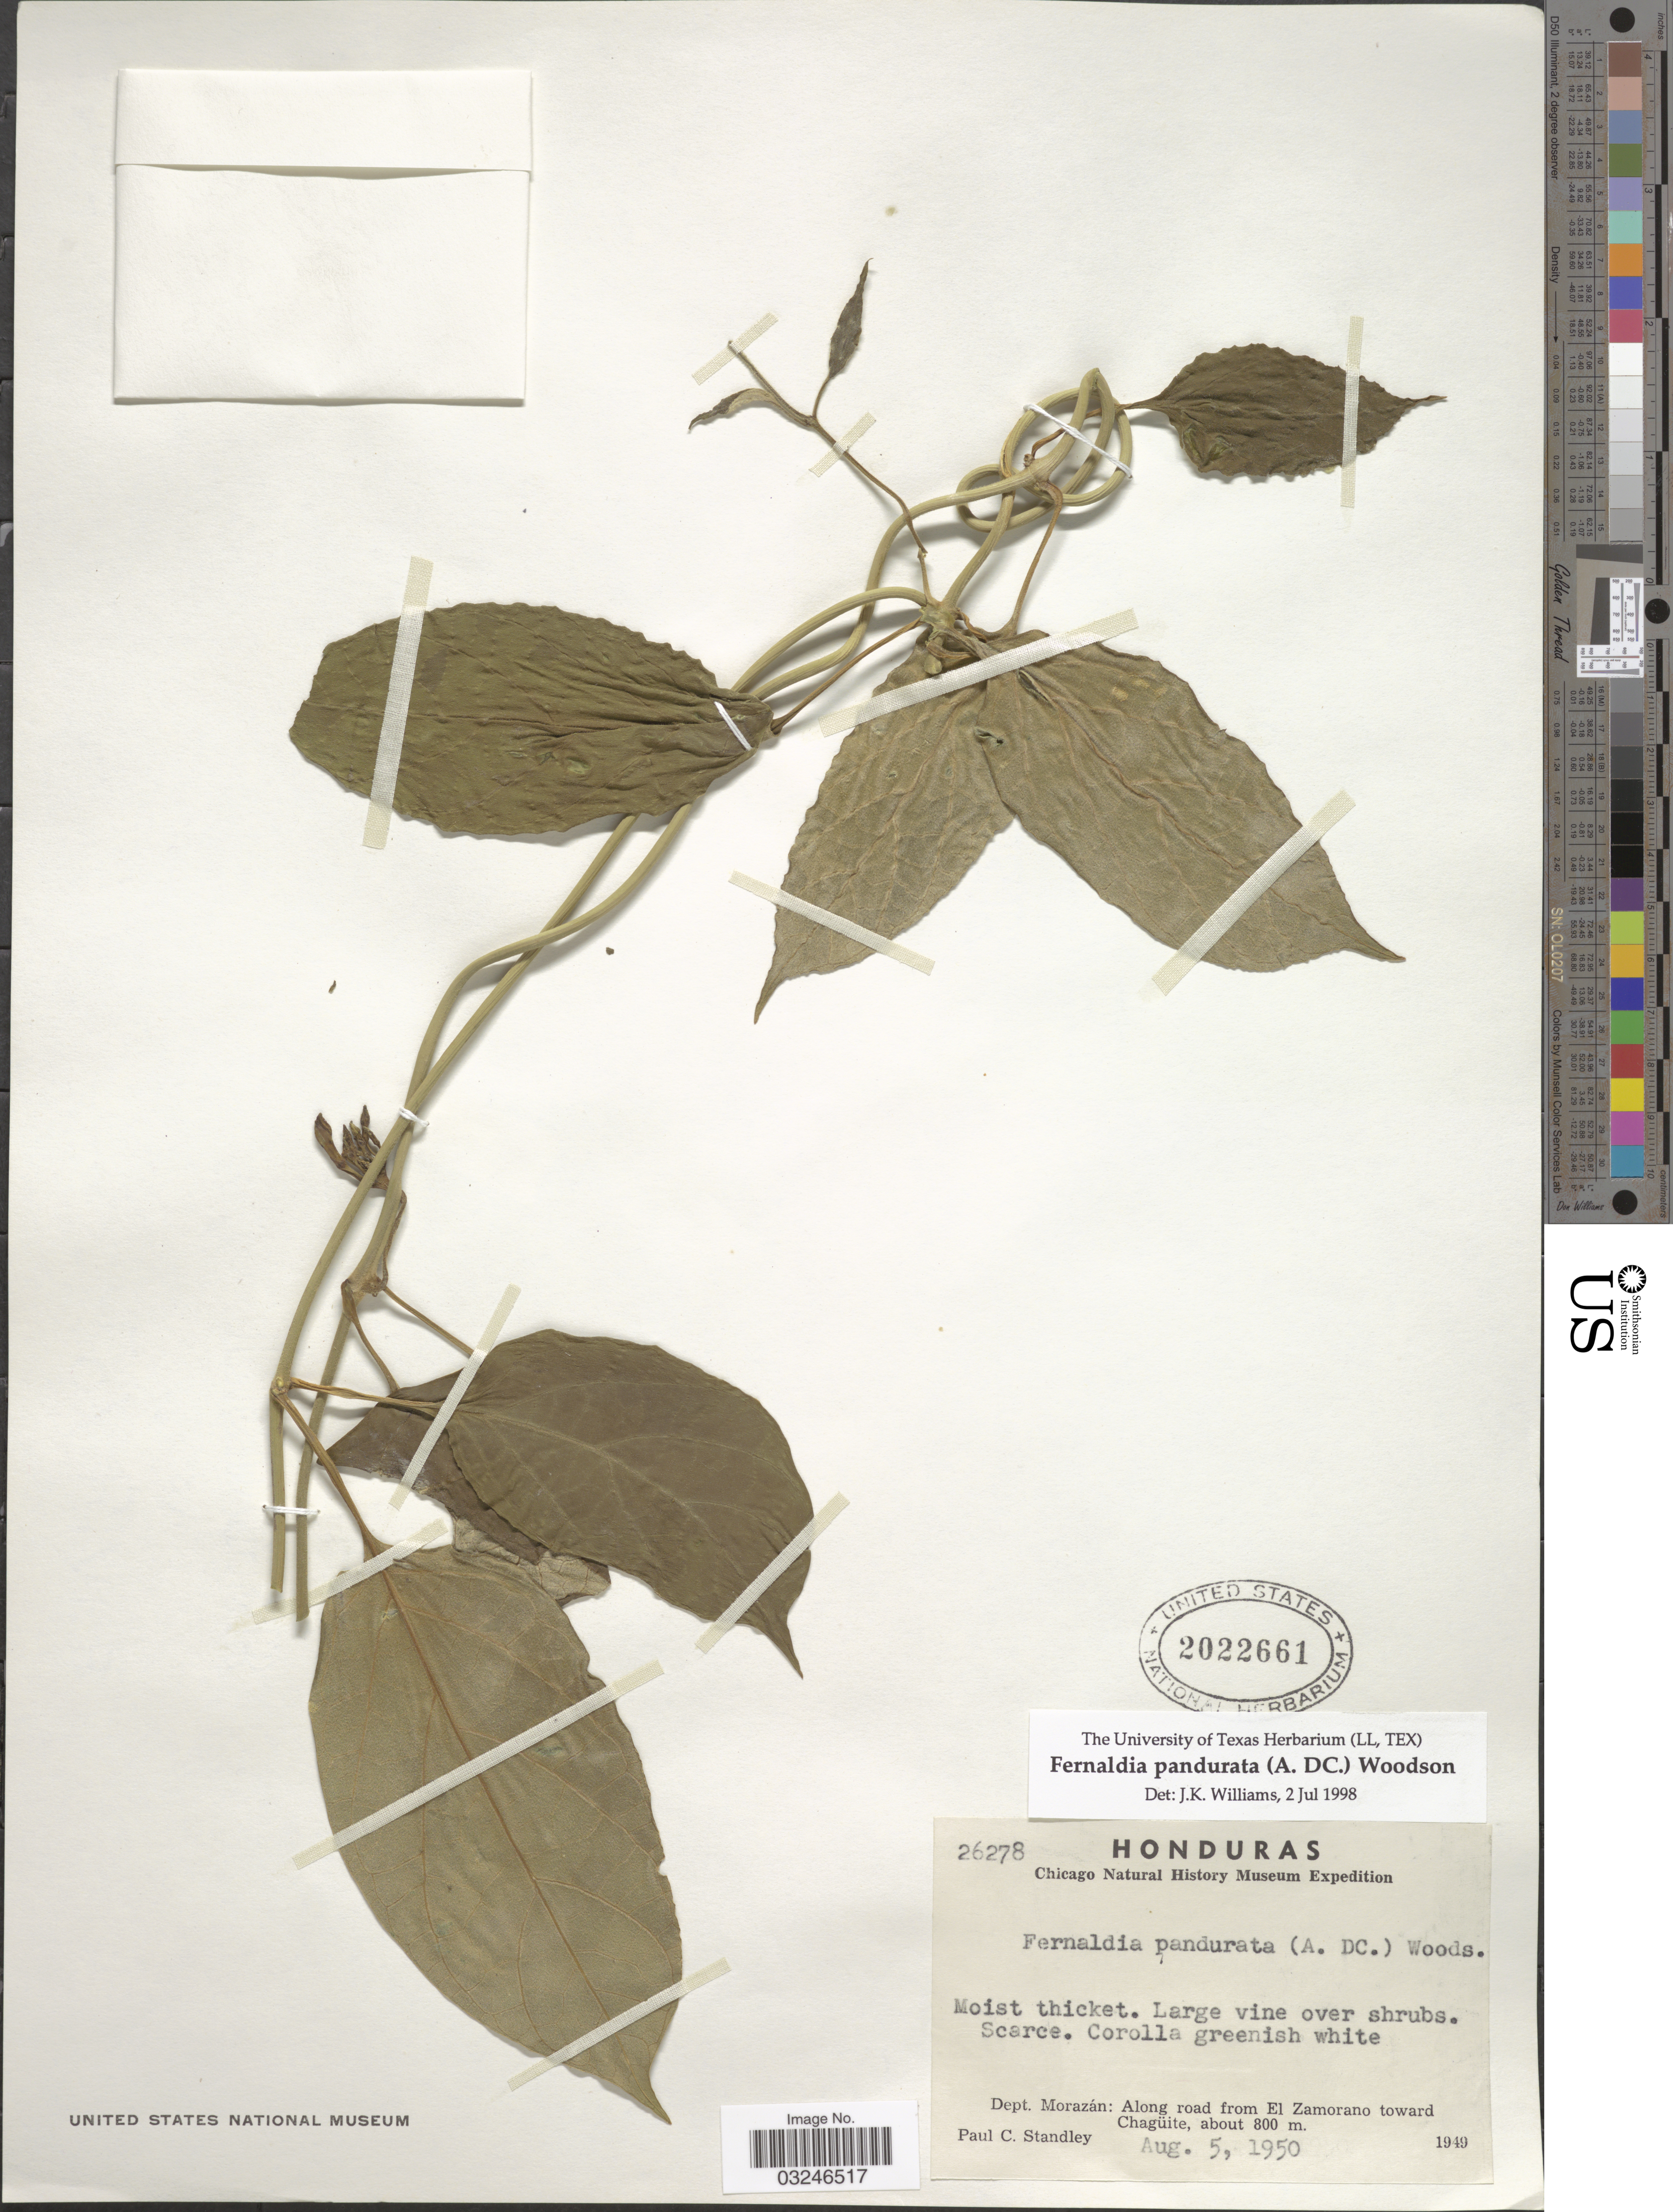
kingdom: Plantae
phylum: Tracheophyta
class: Magnoliopsida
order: Gentianales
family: Apocynaceae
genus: Fernaldia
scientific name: Fernaldia pandurata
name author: (A. DC.) Woodson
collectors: P. C. Standley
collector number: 26278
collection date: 1950-08-05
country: Honduras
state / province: Fco. Morazán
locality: Dept. Morazán: Along road from El Zamorano toward Chagüite.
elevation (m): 800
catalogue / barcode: US 2022661